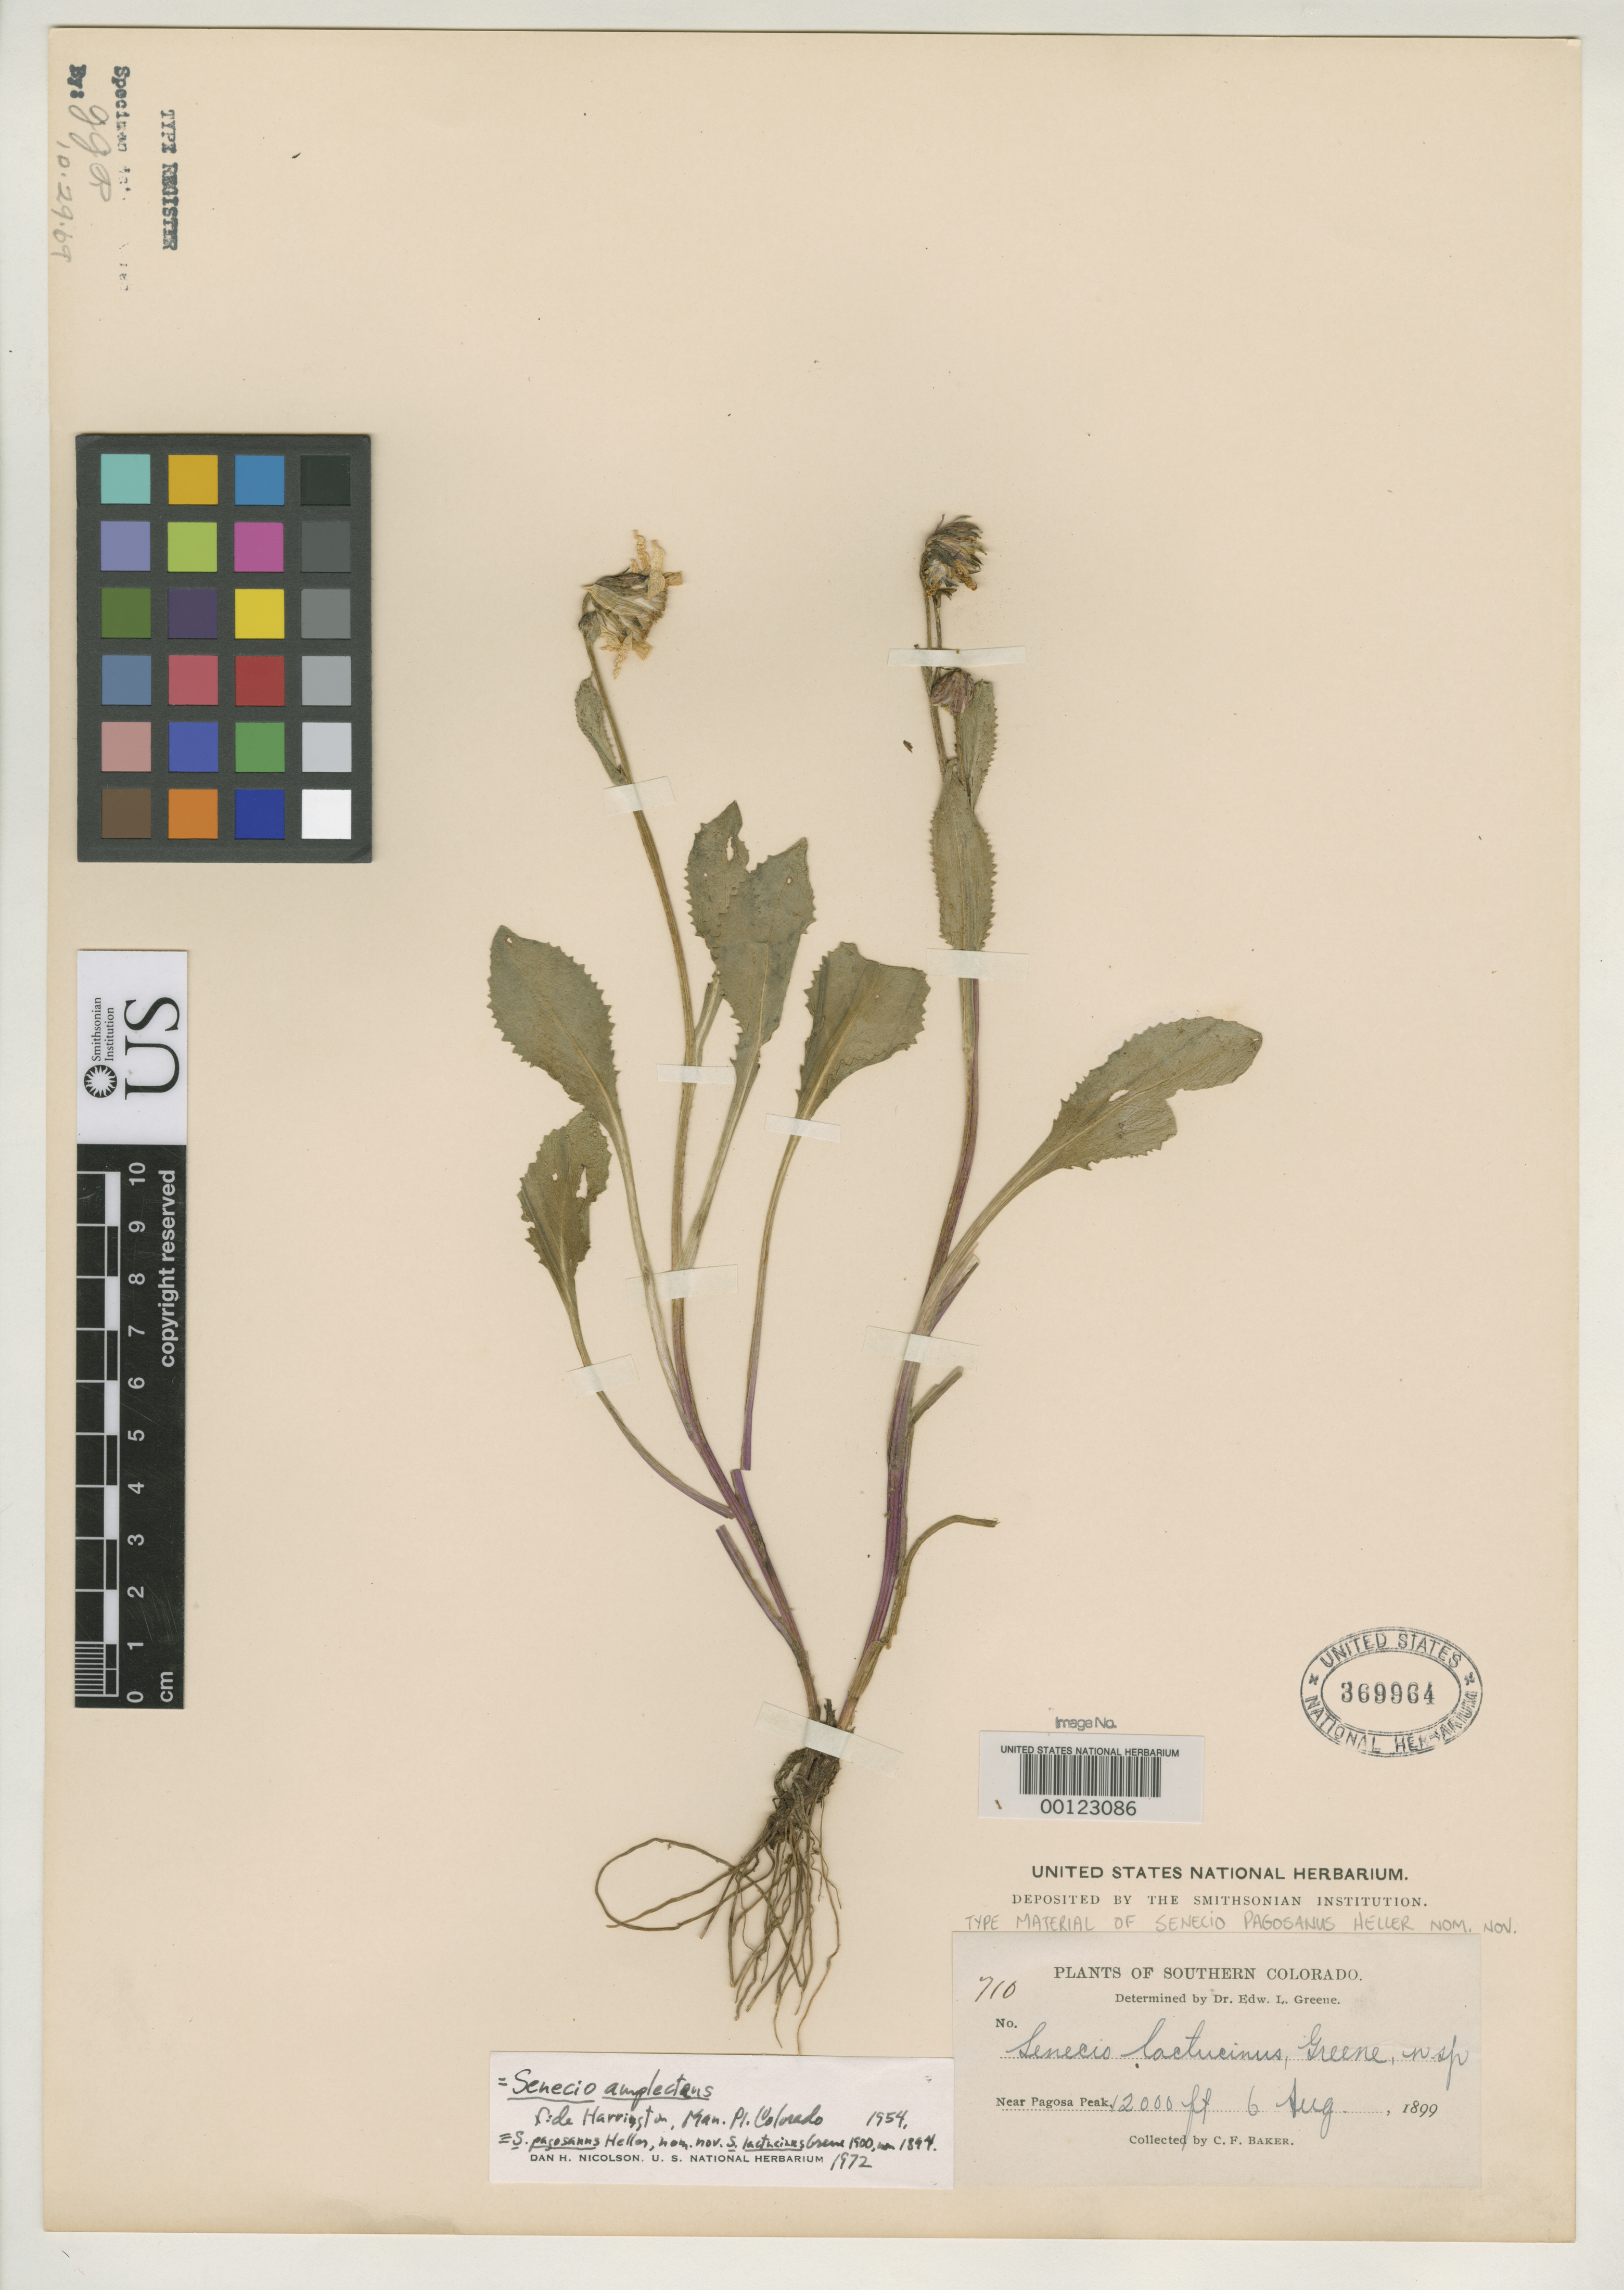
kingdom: Plantae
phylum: Tracheophyta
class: Magnoliopsida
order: Asterales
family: Asteraceae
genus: Senecio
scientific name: Senecio pagosanus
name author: Greene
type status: Isotype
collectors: C. F. Baker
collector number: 710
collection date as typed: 06 Aug 1899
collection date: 1899-08-06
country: United States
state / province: Colorado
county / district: Mineral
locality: Mountains near Pagosa Peak.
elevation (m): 3658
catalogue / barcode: US 369964